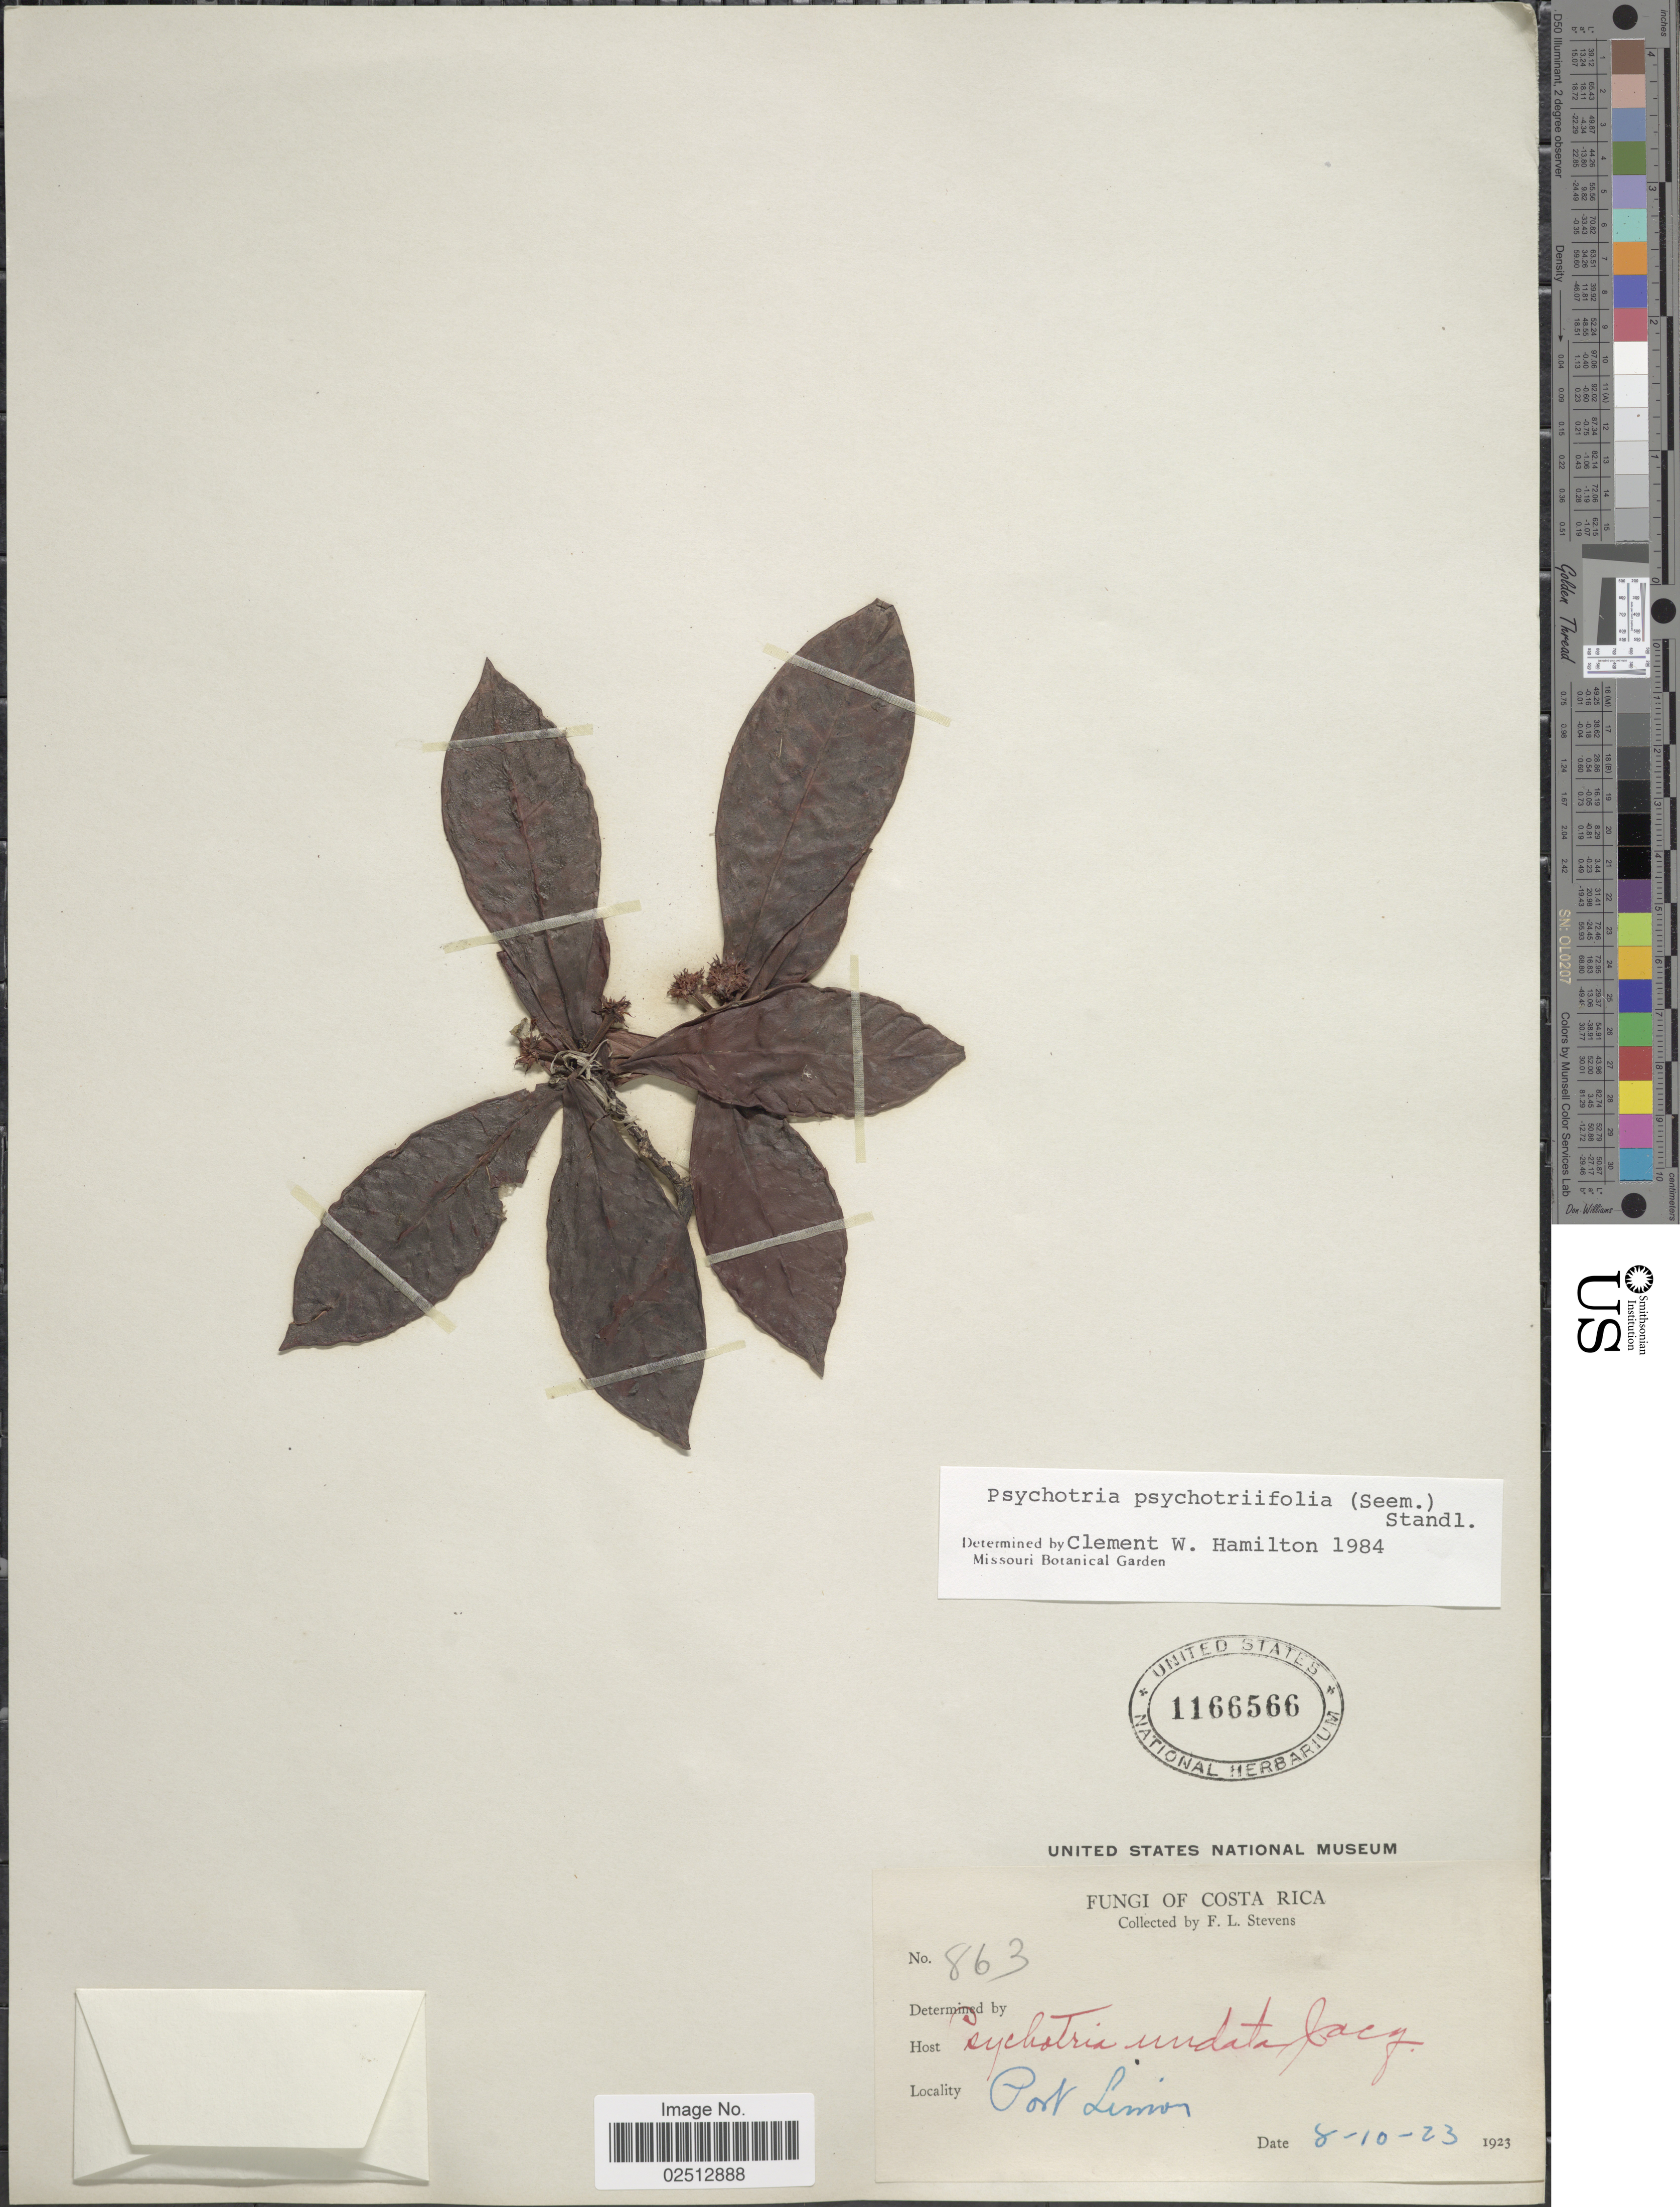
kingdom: Plantae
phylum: Tracheophyta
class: Magnoliopsida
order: Gentianales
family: Rubiaceae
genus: Psychotria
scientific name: Psychotria psychotriaefolia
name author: (Seem.) Standl.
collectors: F. L. Stevens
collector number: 863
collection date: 1923-10-08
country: Costa Rica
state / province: Limón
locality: Fungi of Costa Rica. Port Limon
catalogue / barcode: US 1166566